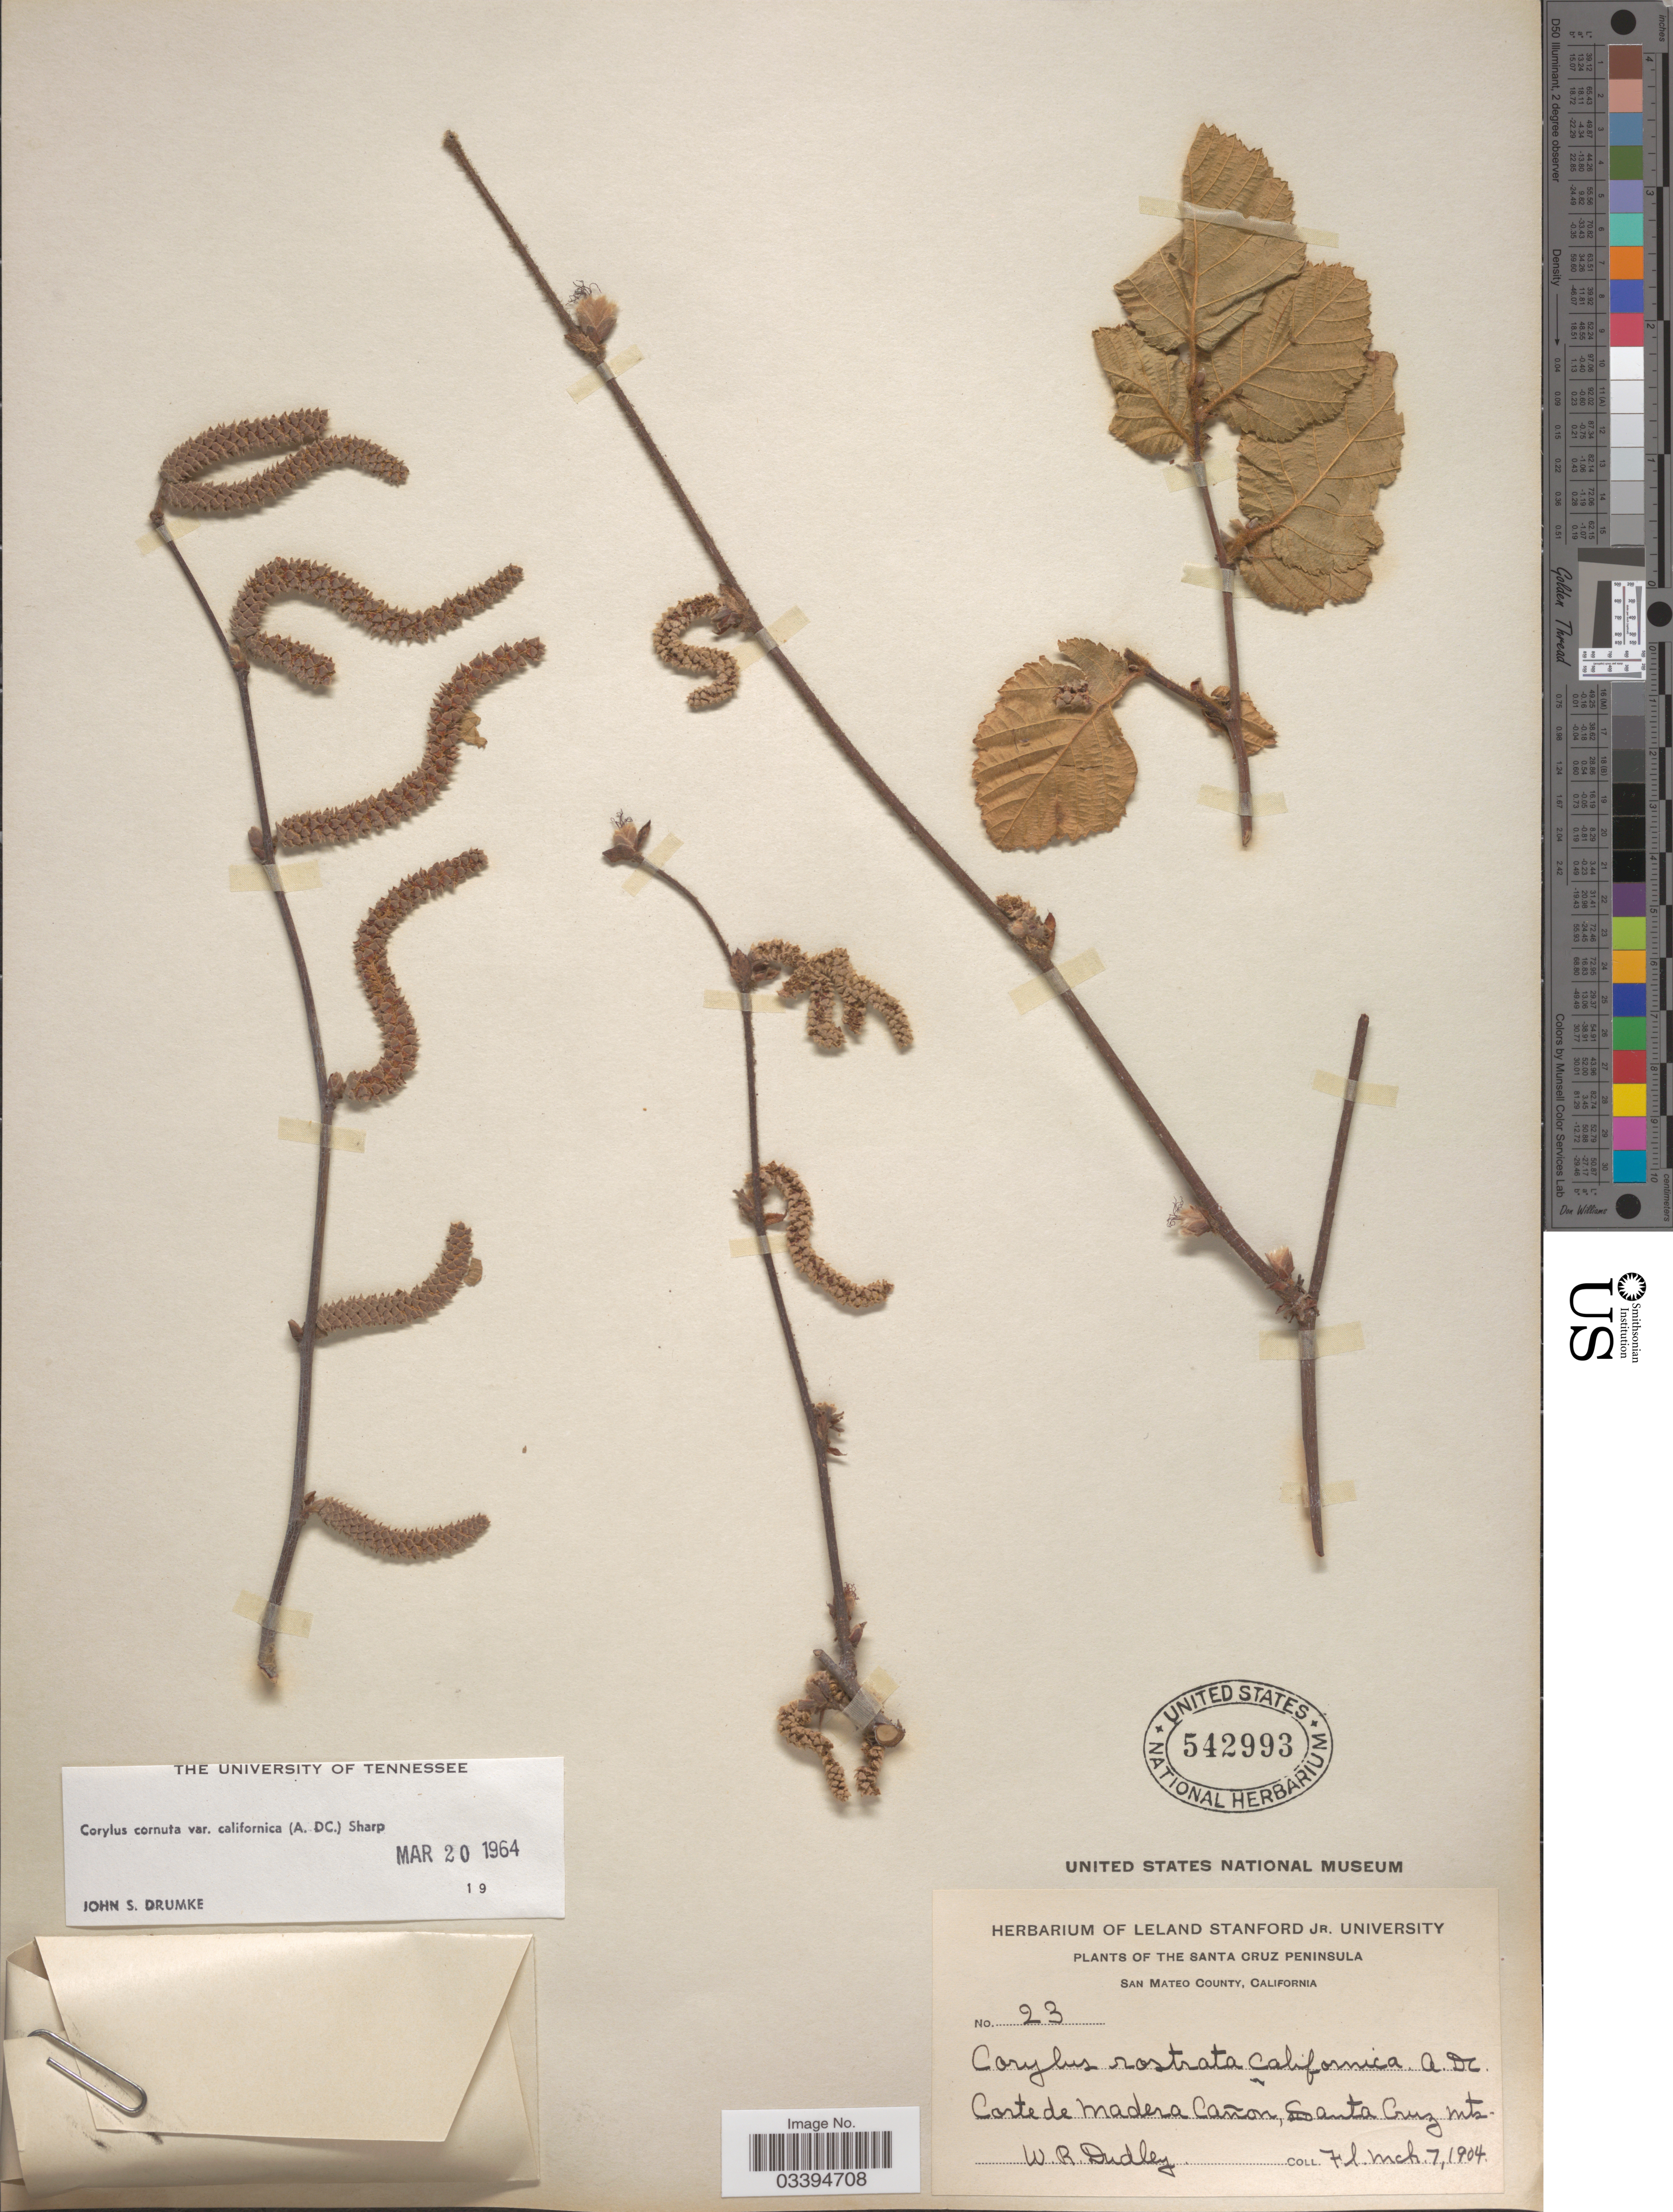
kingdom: Plantae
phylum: Tracheophyta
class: Magnoliopsida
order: Fagales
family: Betulaceae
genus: Corylus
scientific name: Corylus cornuta var. californica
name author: Marshall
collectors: W. Dudley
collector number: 23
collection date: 1904-03-07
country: United States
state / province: California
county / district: San Mateo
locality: The Santa Cruz Peninsula, San Mateo County. Carte de Madera Cañon, Santa Cruz Mts.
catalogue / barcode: US 542993